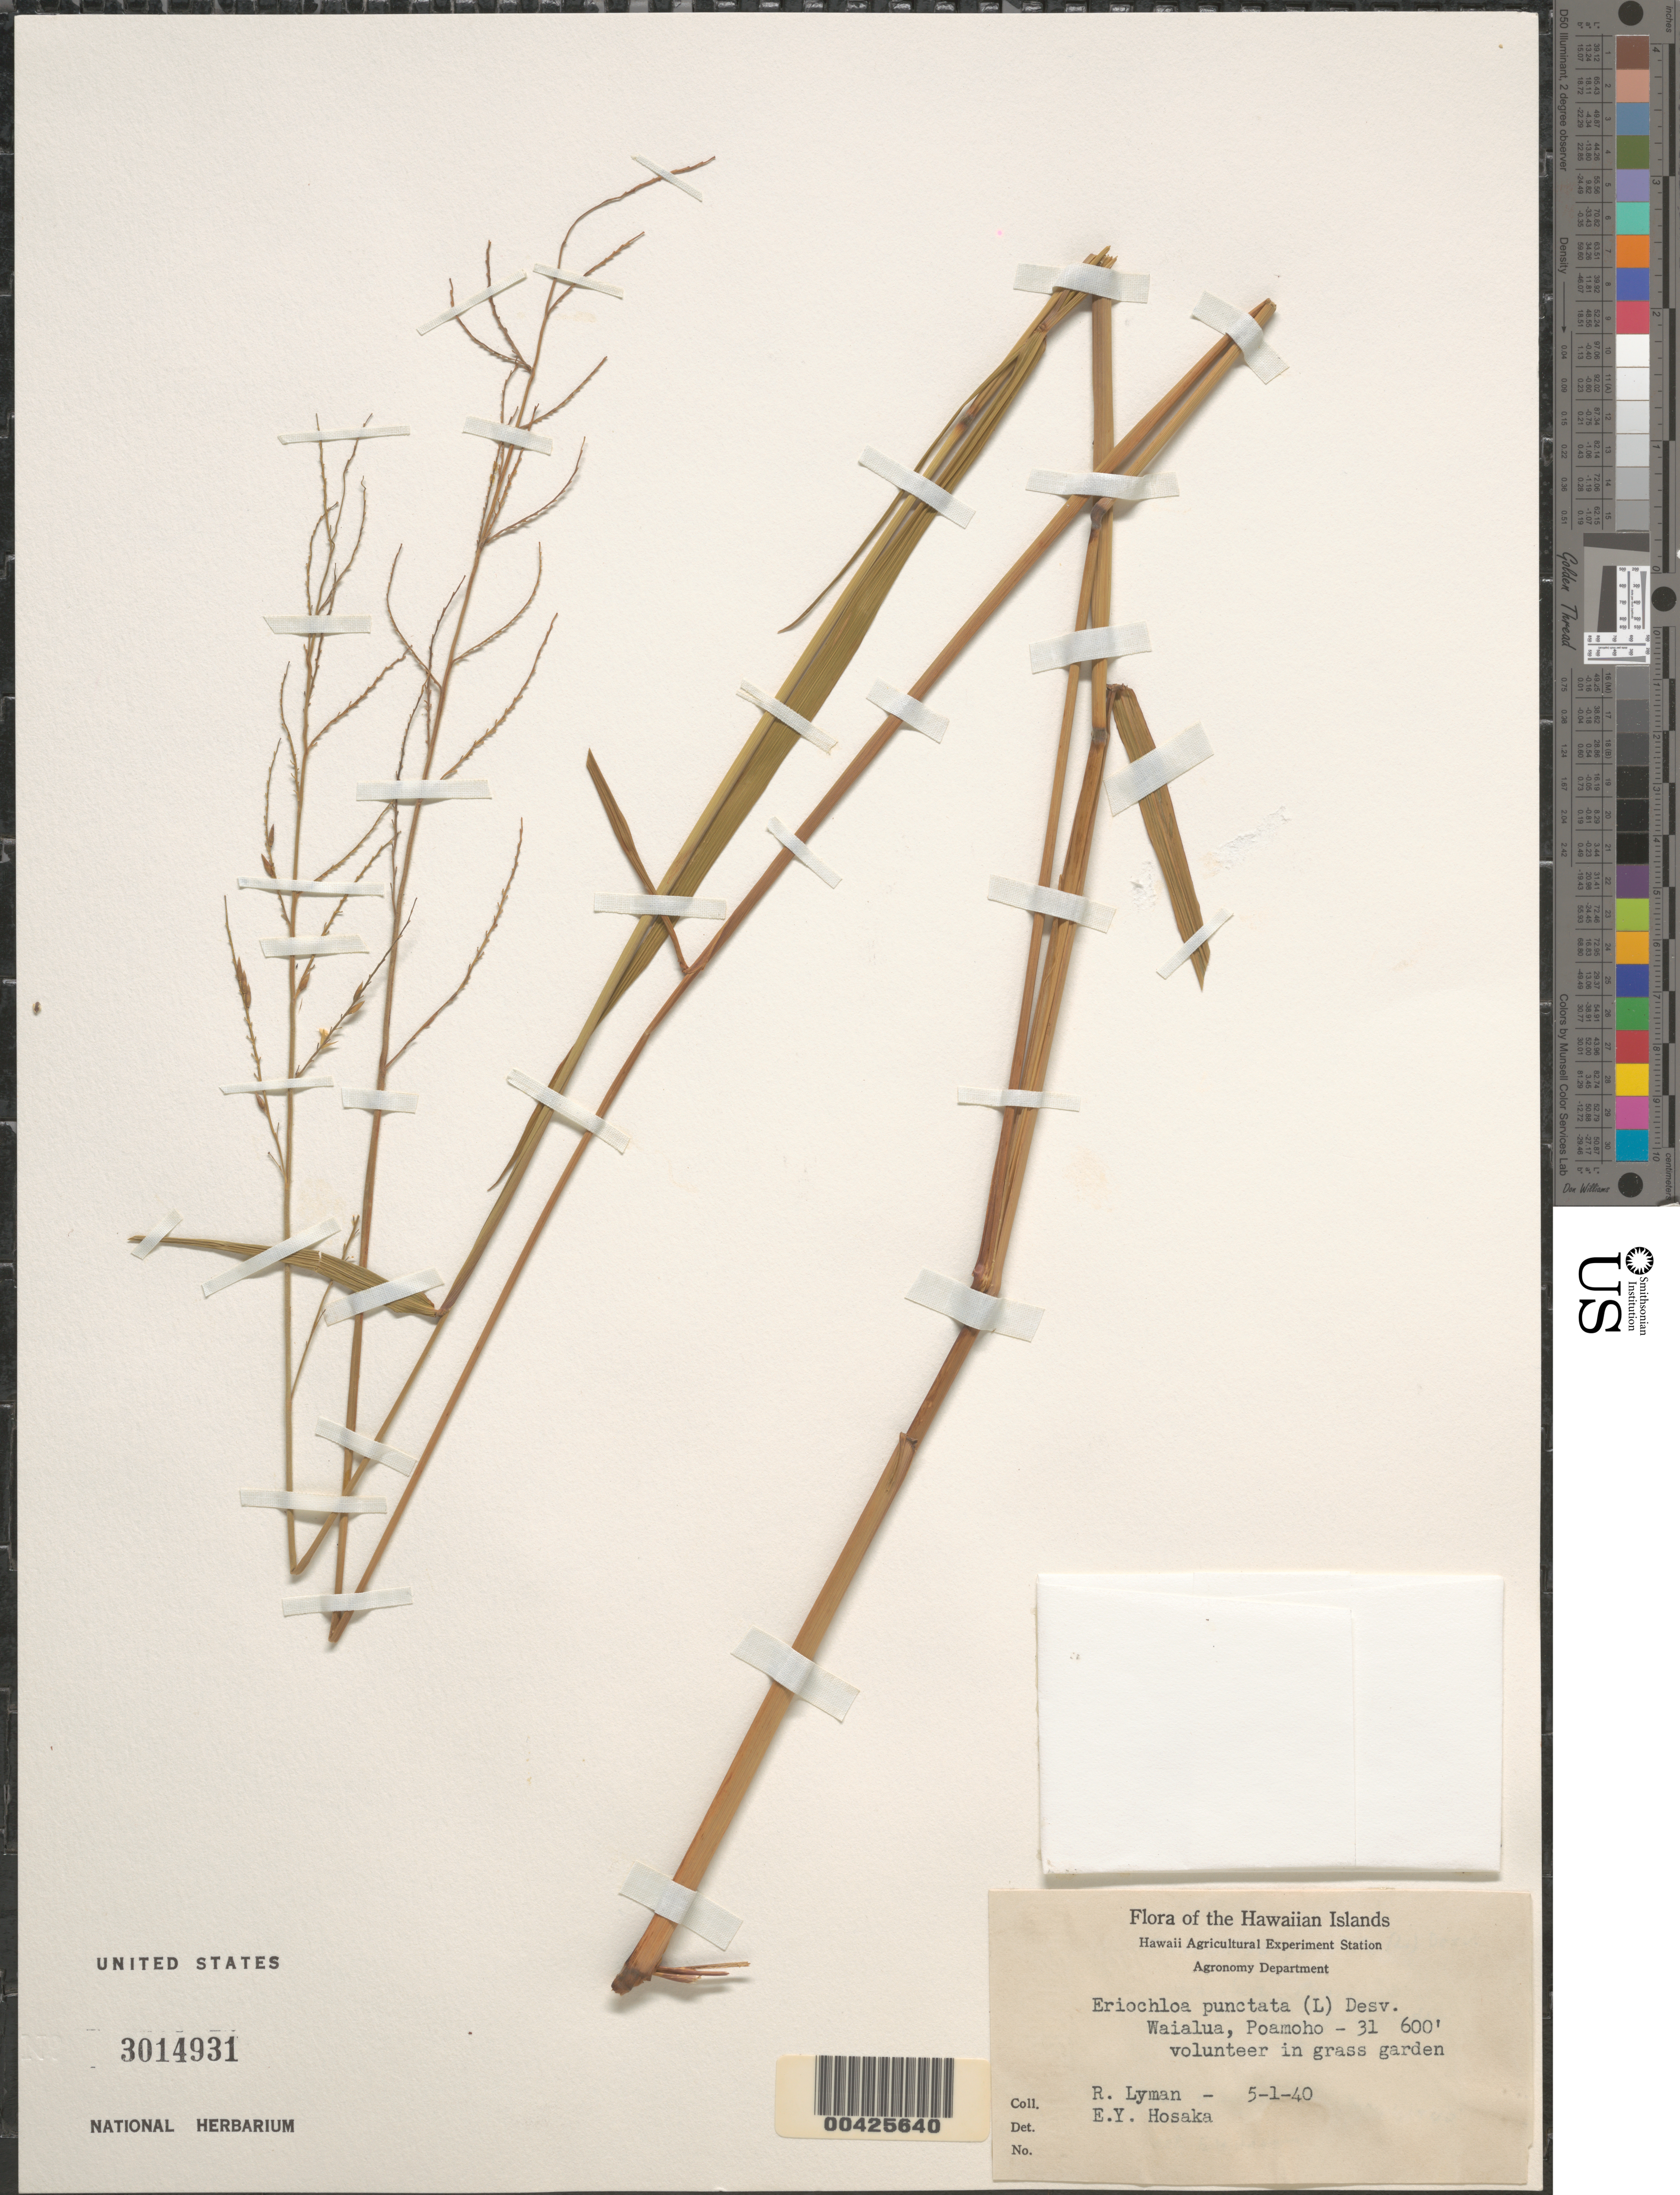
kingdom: Plantae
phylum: Tracheophyta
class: Liliopsida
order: Poales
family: Poaceae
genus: Eriochloa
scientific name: Eriochloa punctata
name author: (L.) Desv. ex Ham.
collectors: R. Lyman & E. Y. Hosaka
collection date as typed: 1 May 1940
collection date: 1940-05-01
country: United States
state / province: Hawaii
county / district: Hawaii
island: Hawaii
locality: Waialua, Poamoho-31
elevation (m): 183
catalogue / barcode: US 3014931